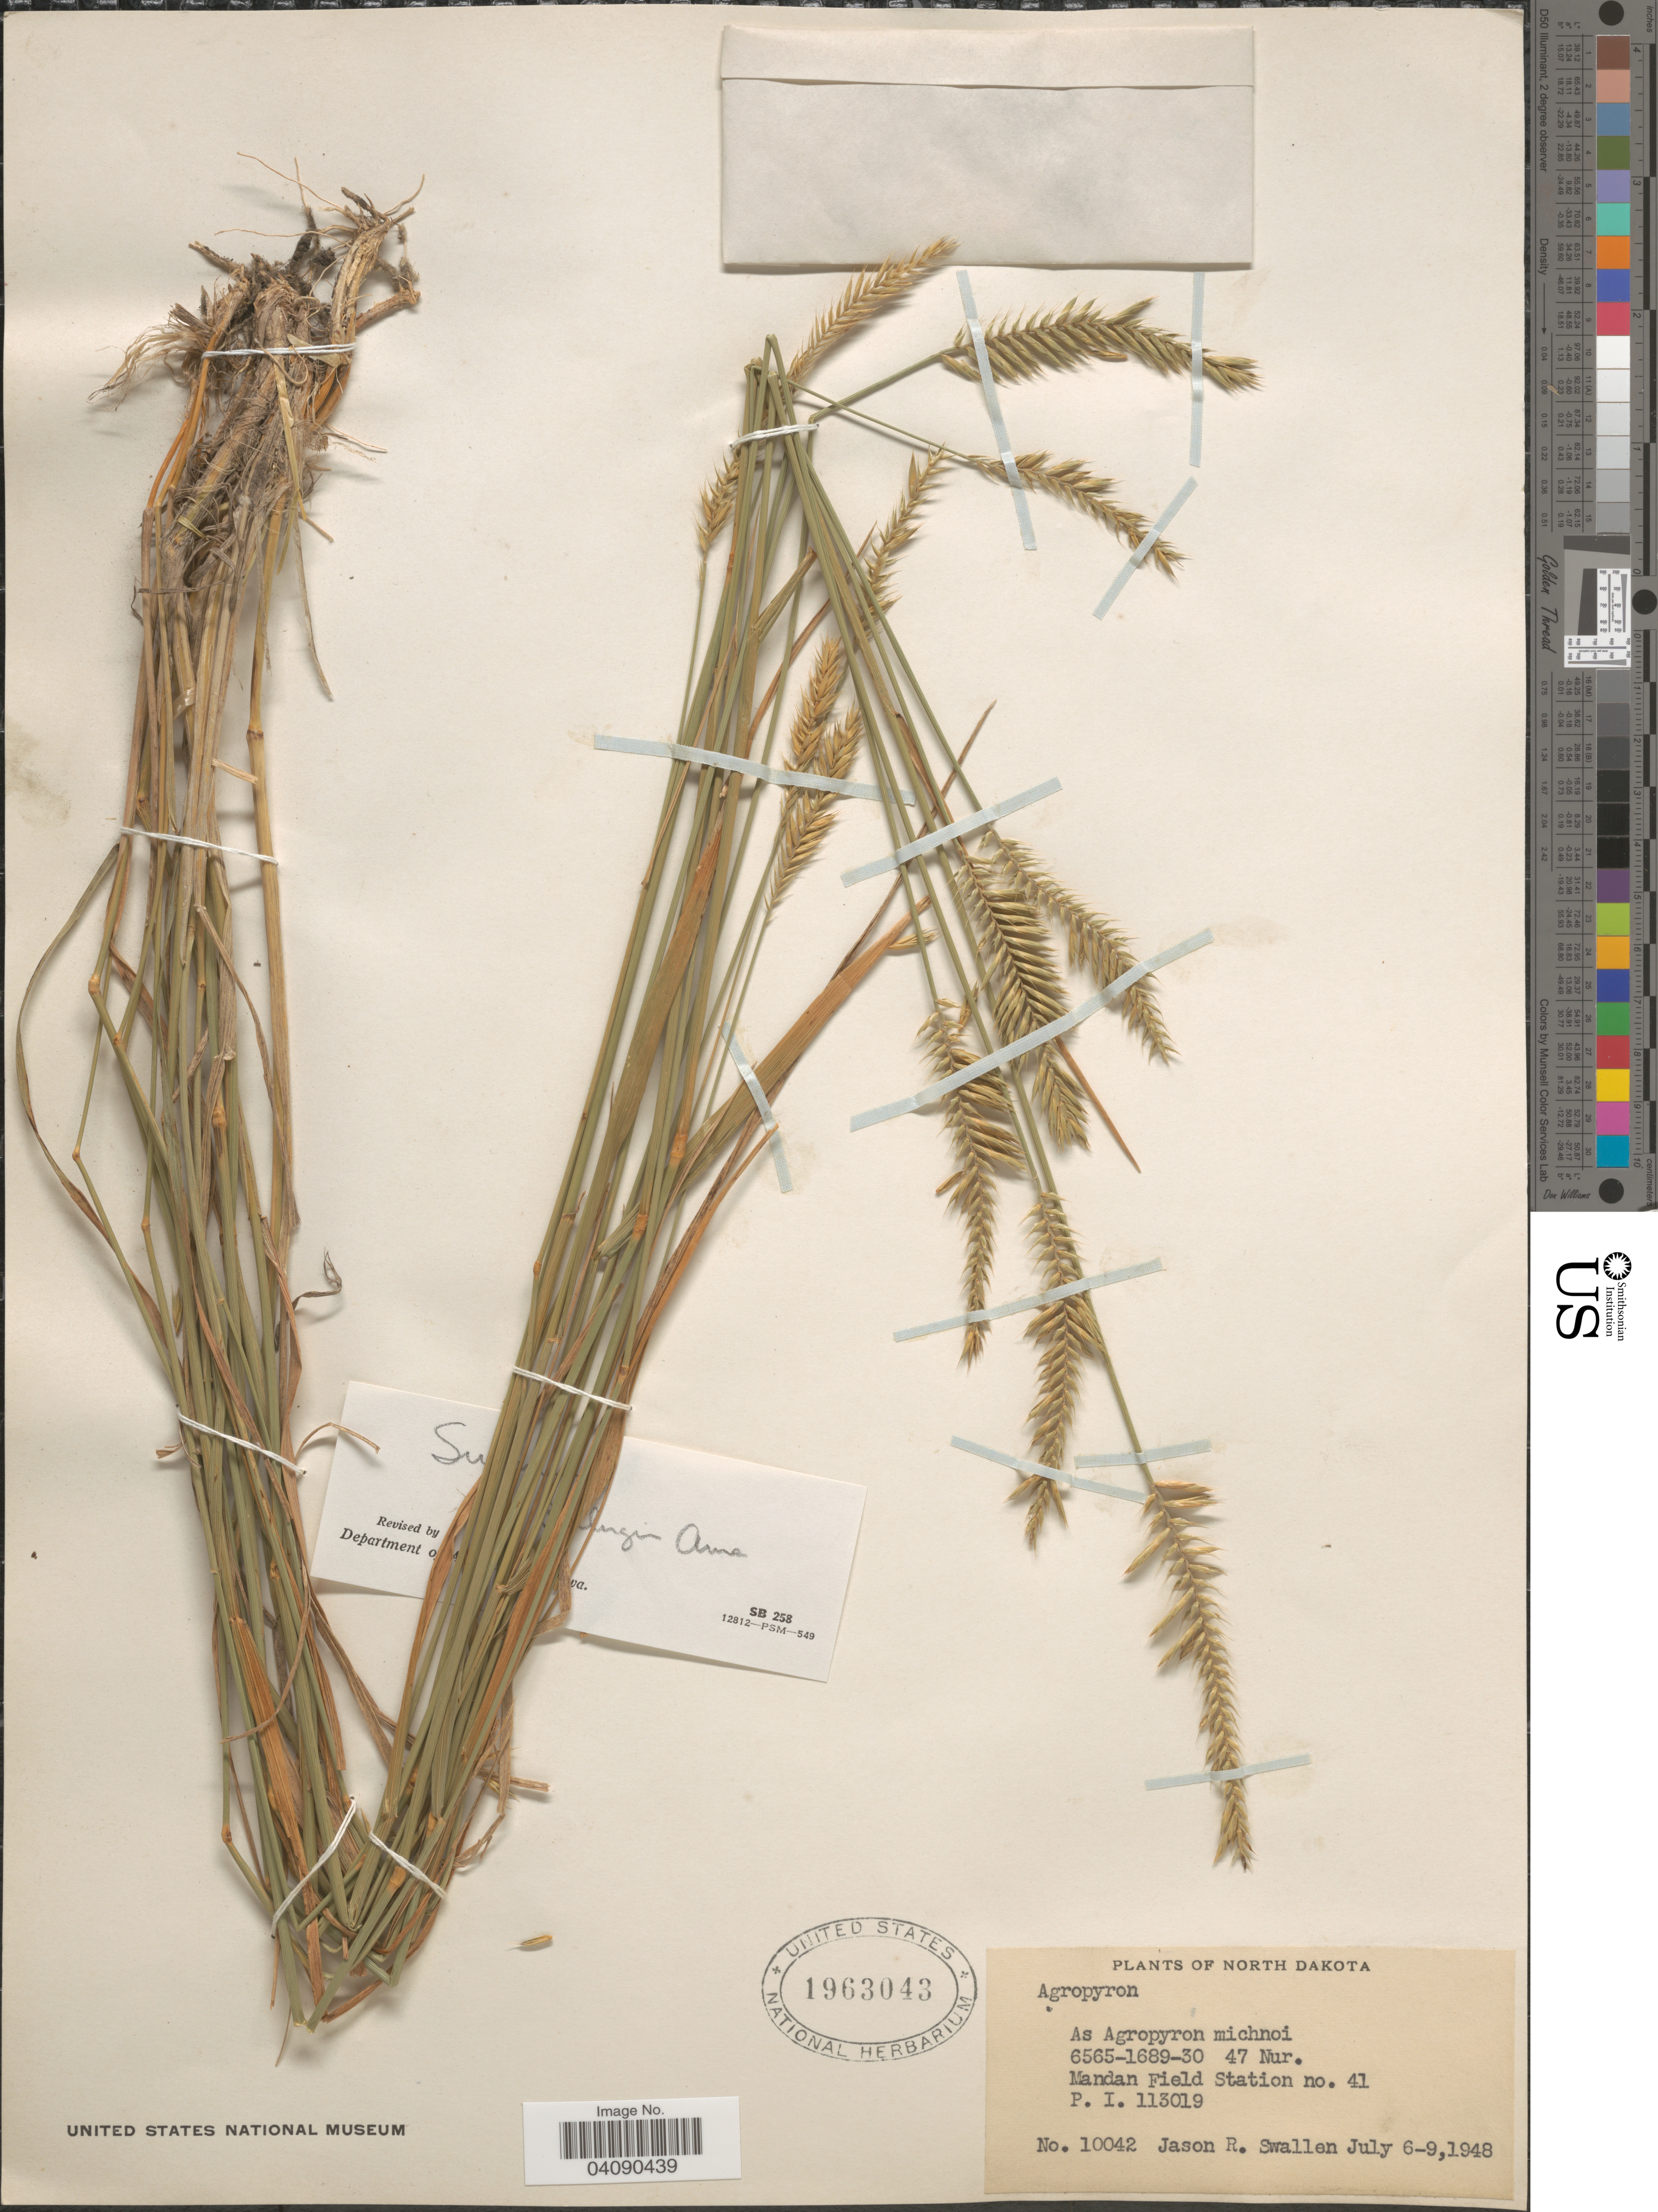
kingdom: Plantae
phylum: Tracheophyta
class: Liliopsida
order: Poales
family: Poaceae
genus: Agropyron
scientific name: Agropyron michnoi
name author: Roshev.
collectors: J. R. Swallen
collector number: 10042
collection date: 1948-07-06/1948-07-09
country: United States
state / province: North Dakota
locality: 6565-1689-30 47 Nur. Mandan Field Station no. 41.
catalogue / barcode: US 1963043